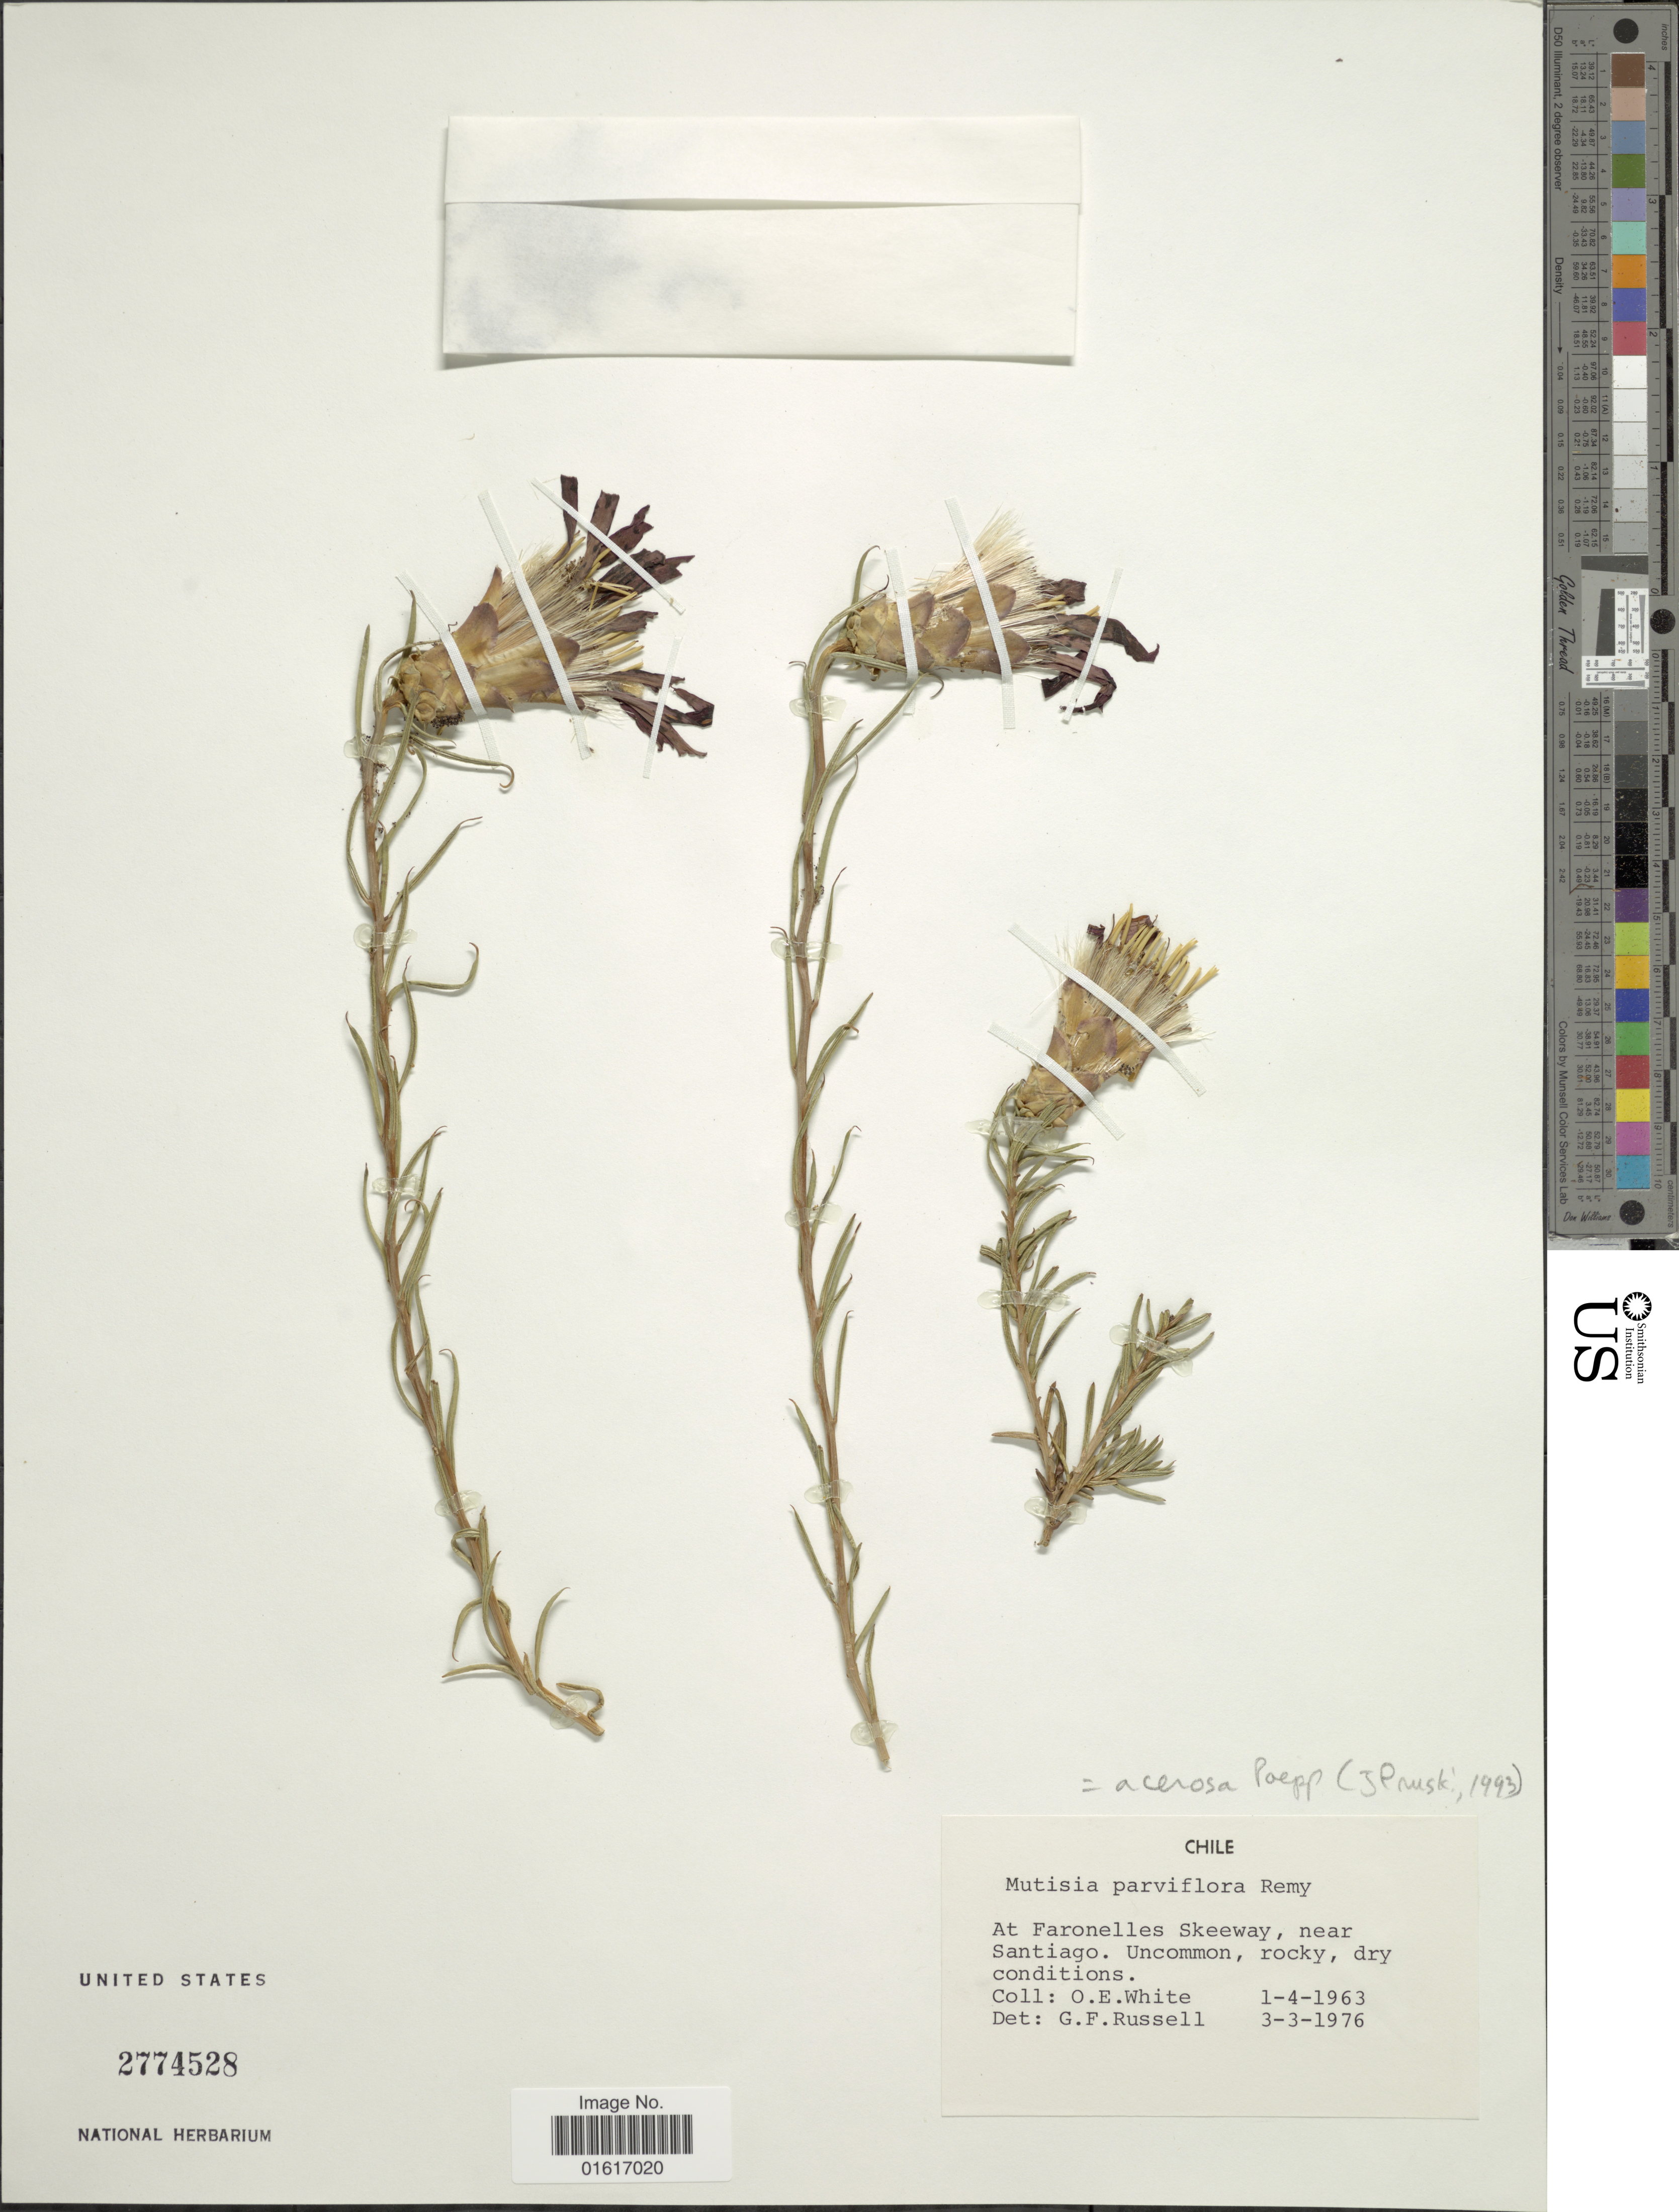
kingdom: Plantae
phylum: Tracheophyta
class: Magnoliopsida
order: Asterales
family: Asteraceae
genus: Mutisia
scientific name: Mutisia acerosa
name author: Poepp. ex Less.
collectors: O. E. White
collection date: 1963-04-01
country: Chile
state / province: Región Metropolitana (RM)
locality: At Faronelles Skeeway, near Santiago.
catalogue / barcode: US 2774528